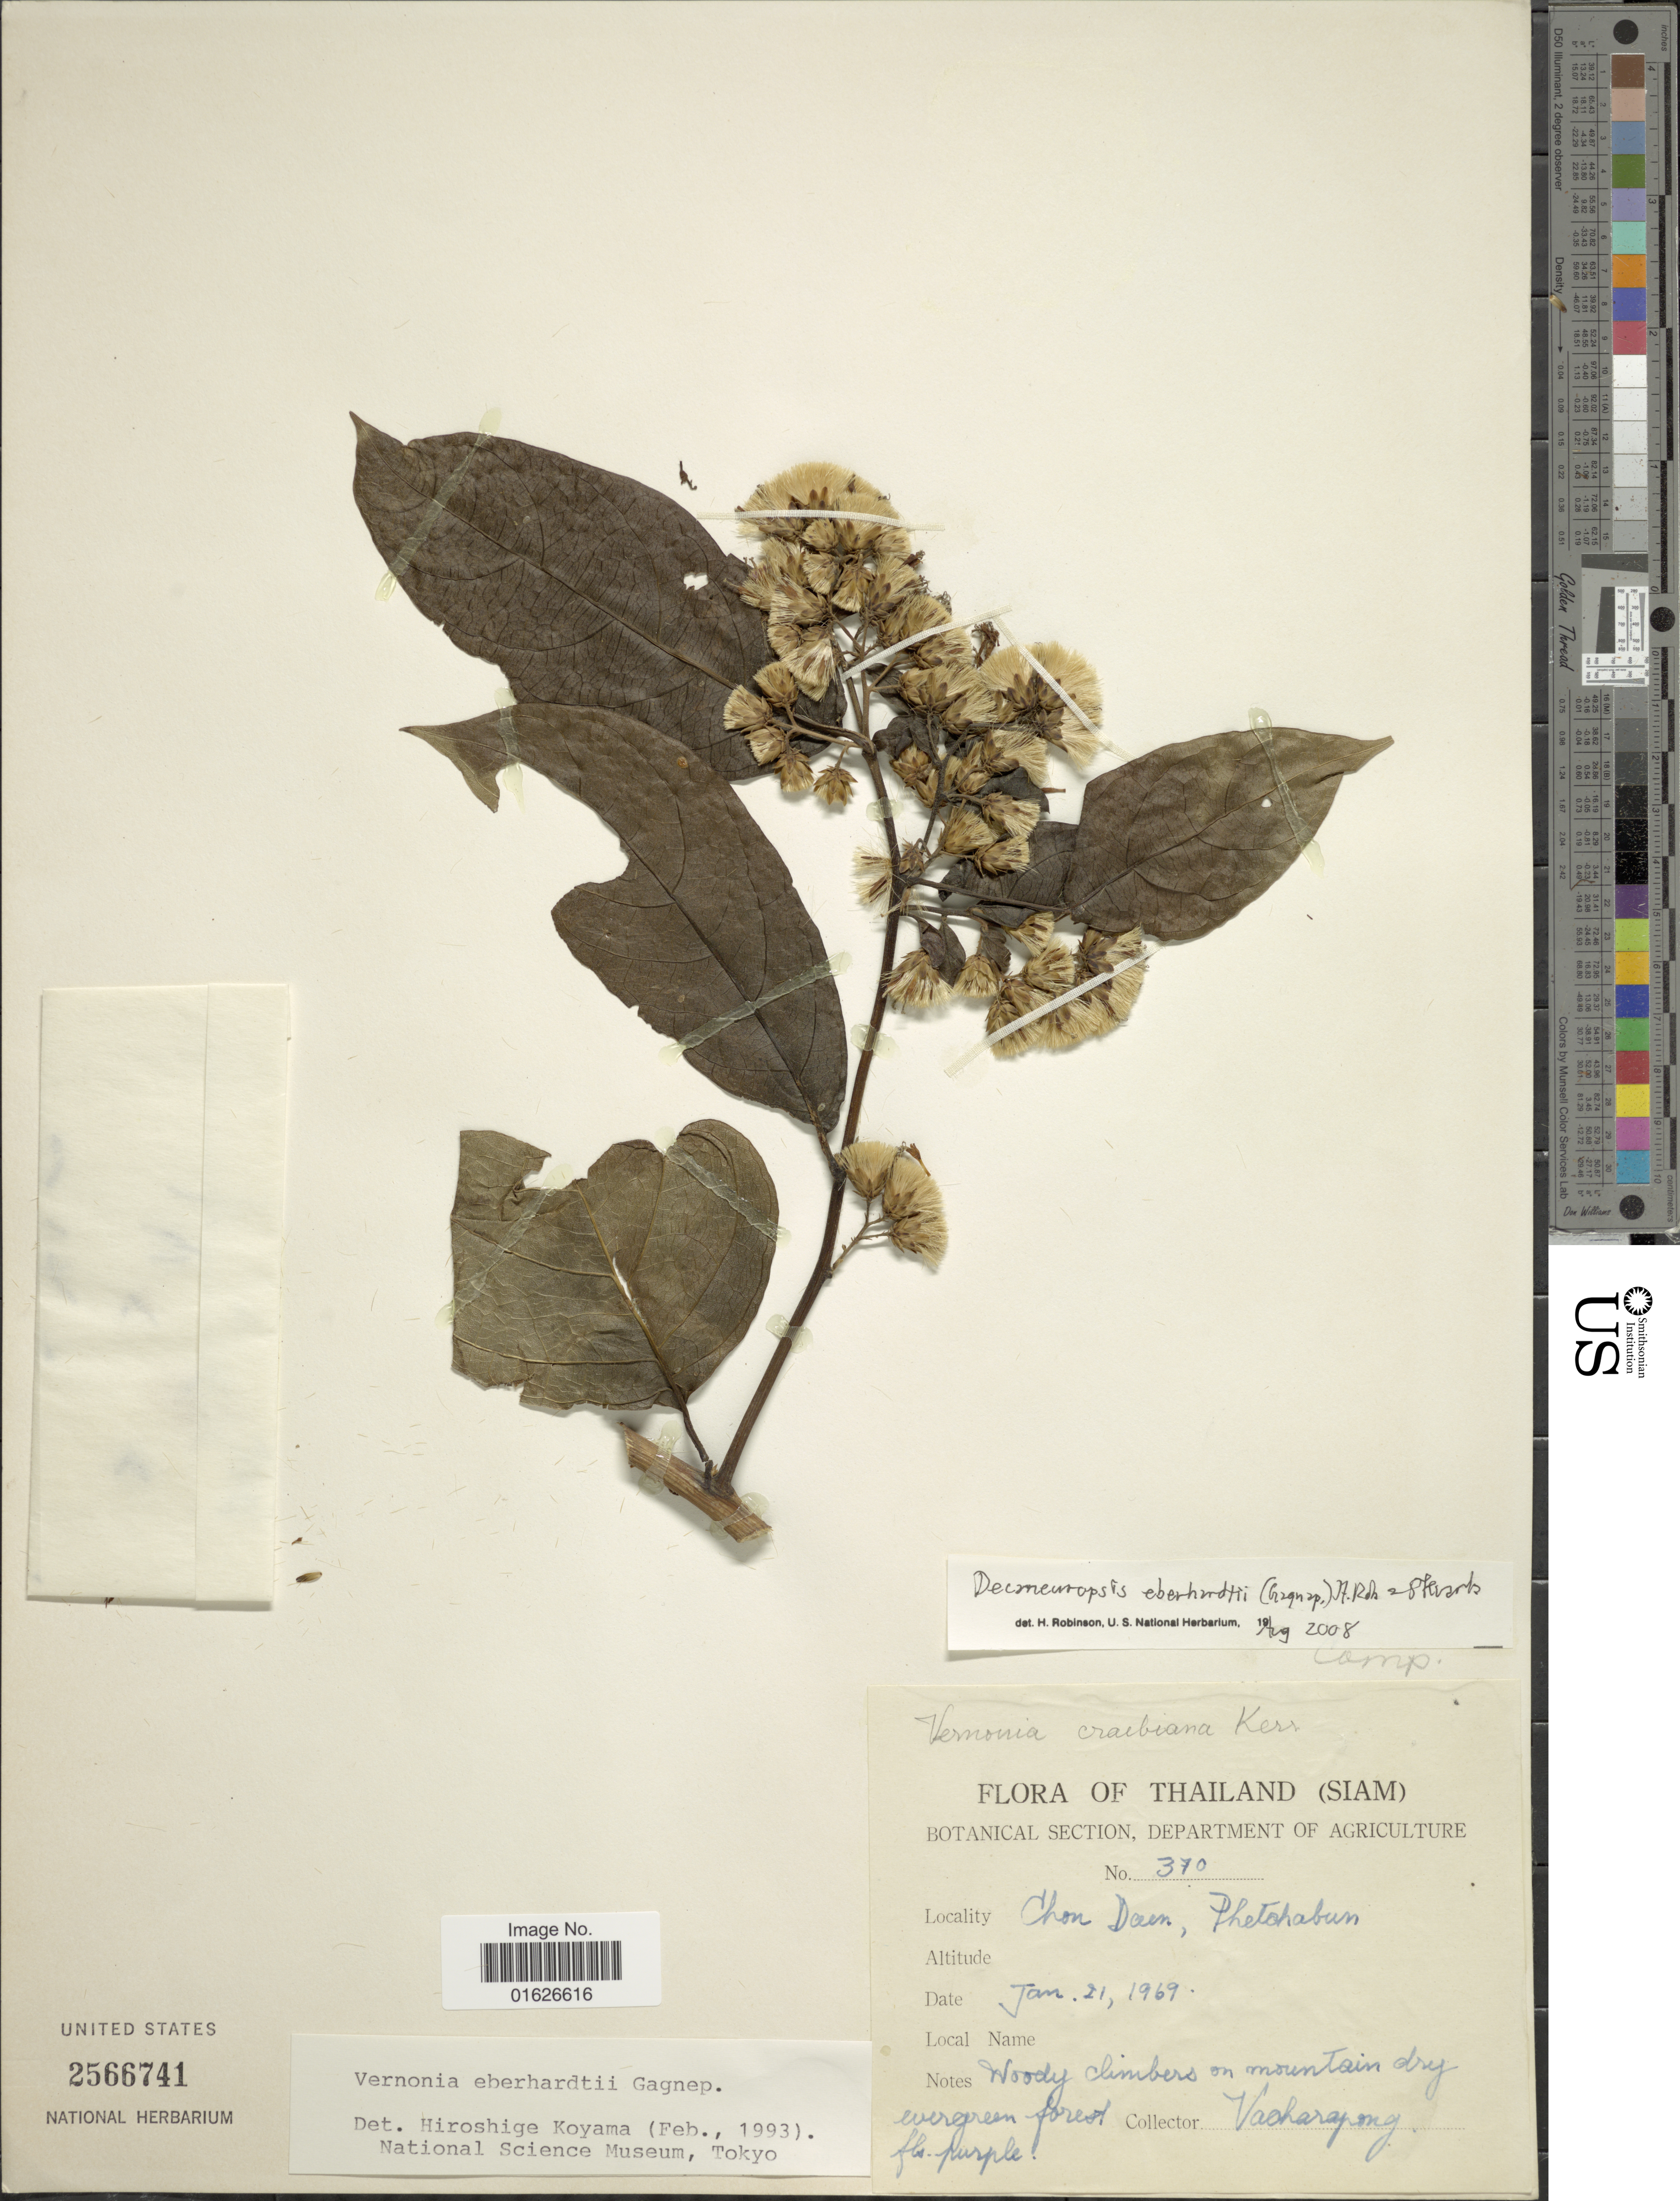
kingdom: Plantae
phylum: Tracheophyta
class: Magnoliopsida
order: Asterales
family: Asteraceae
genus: Decaneuropsis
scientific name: Decaneuropsis eberhardtii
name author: (Gagnep.) H. Rob. & Skvarla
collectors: Vacharapong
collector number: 370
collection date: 1969-01-21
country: Thailand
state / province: Phetchabun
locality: Chon Daen. [interpreted]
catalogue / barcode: US 2566741